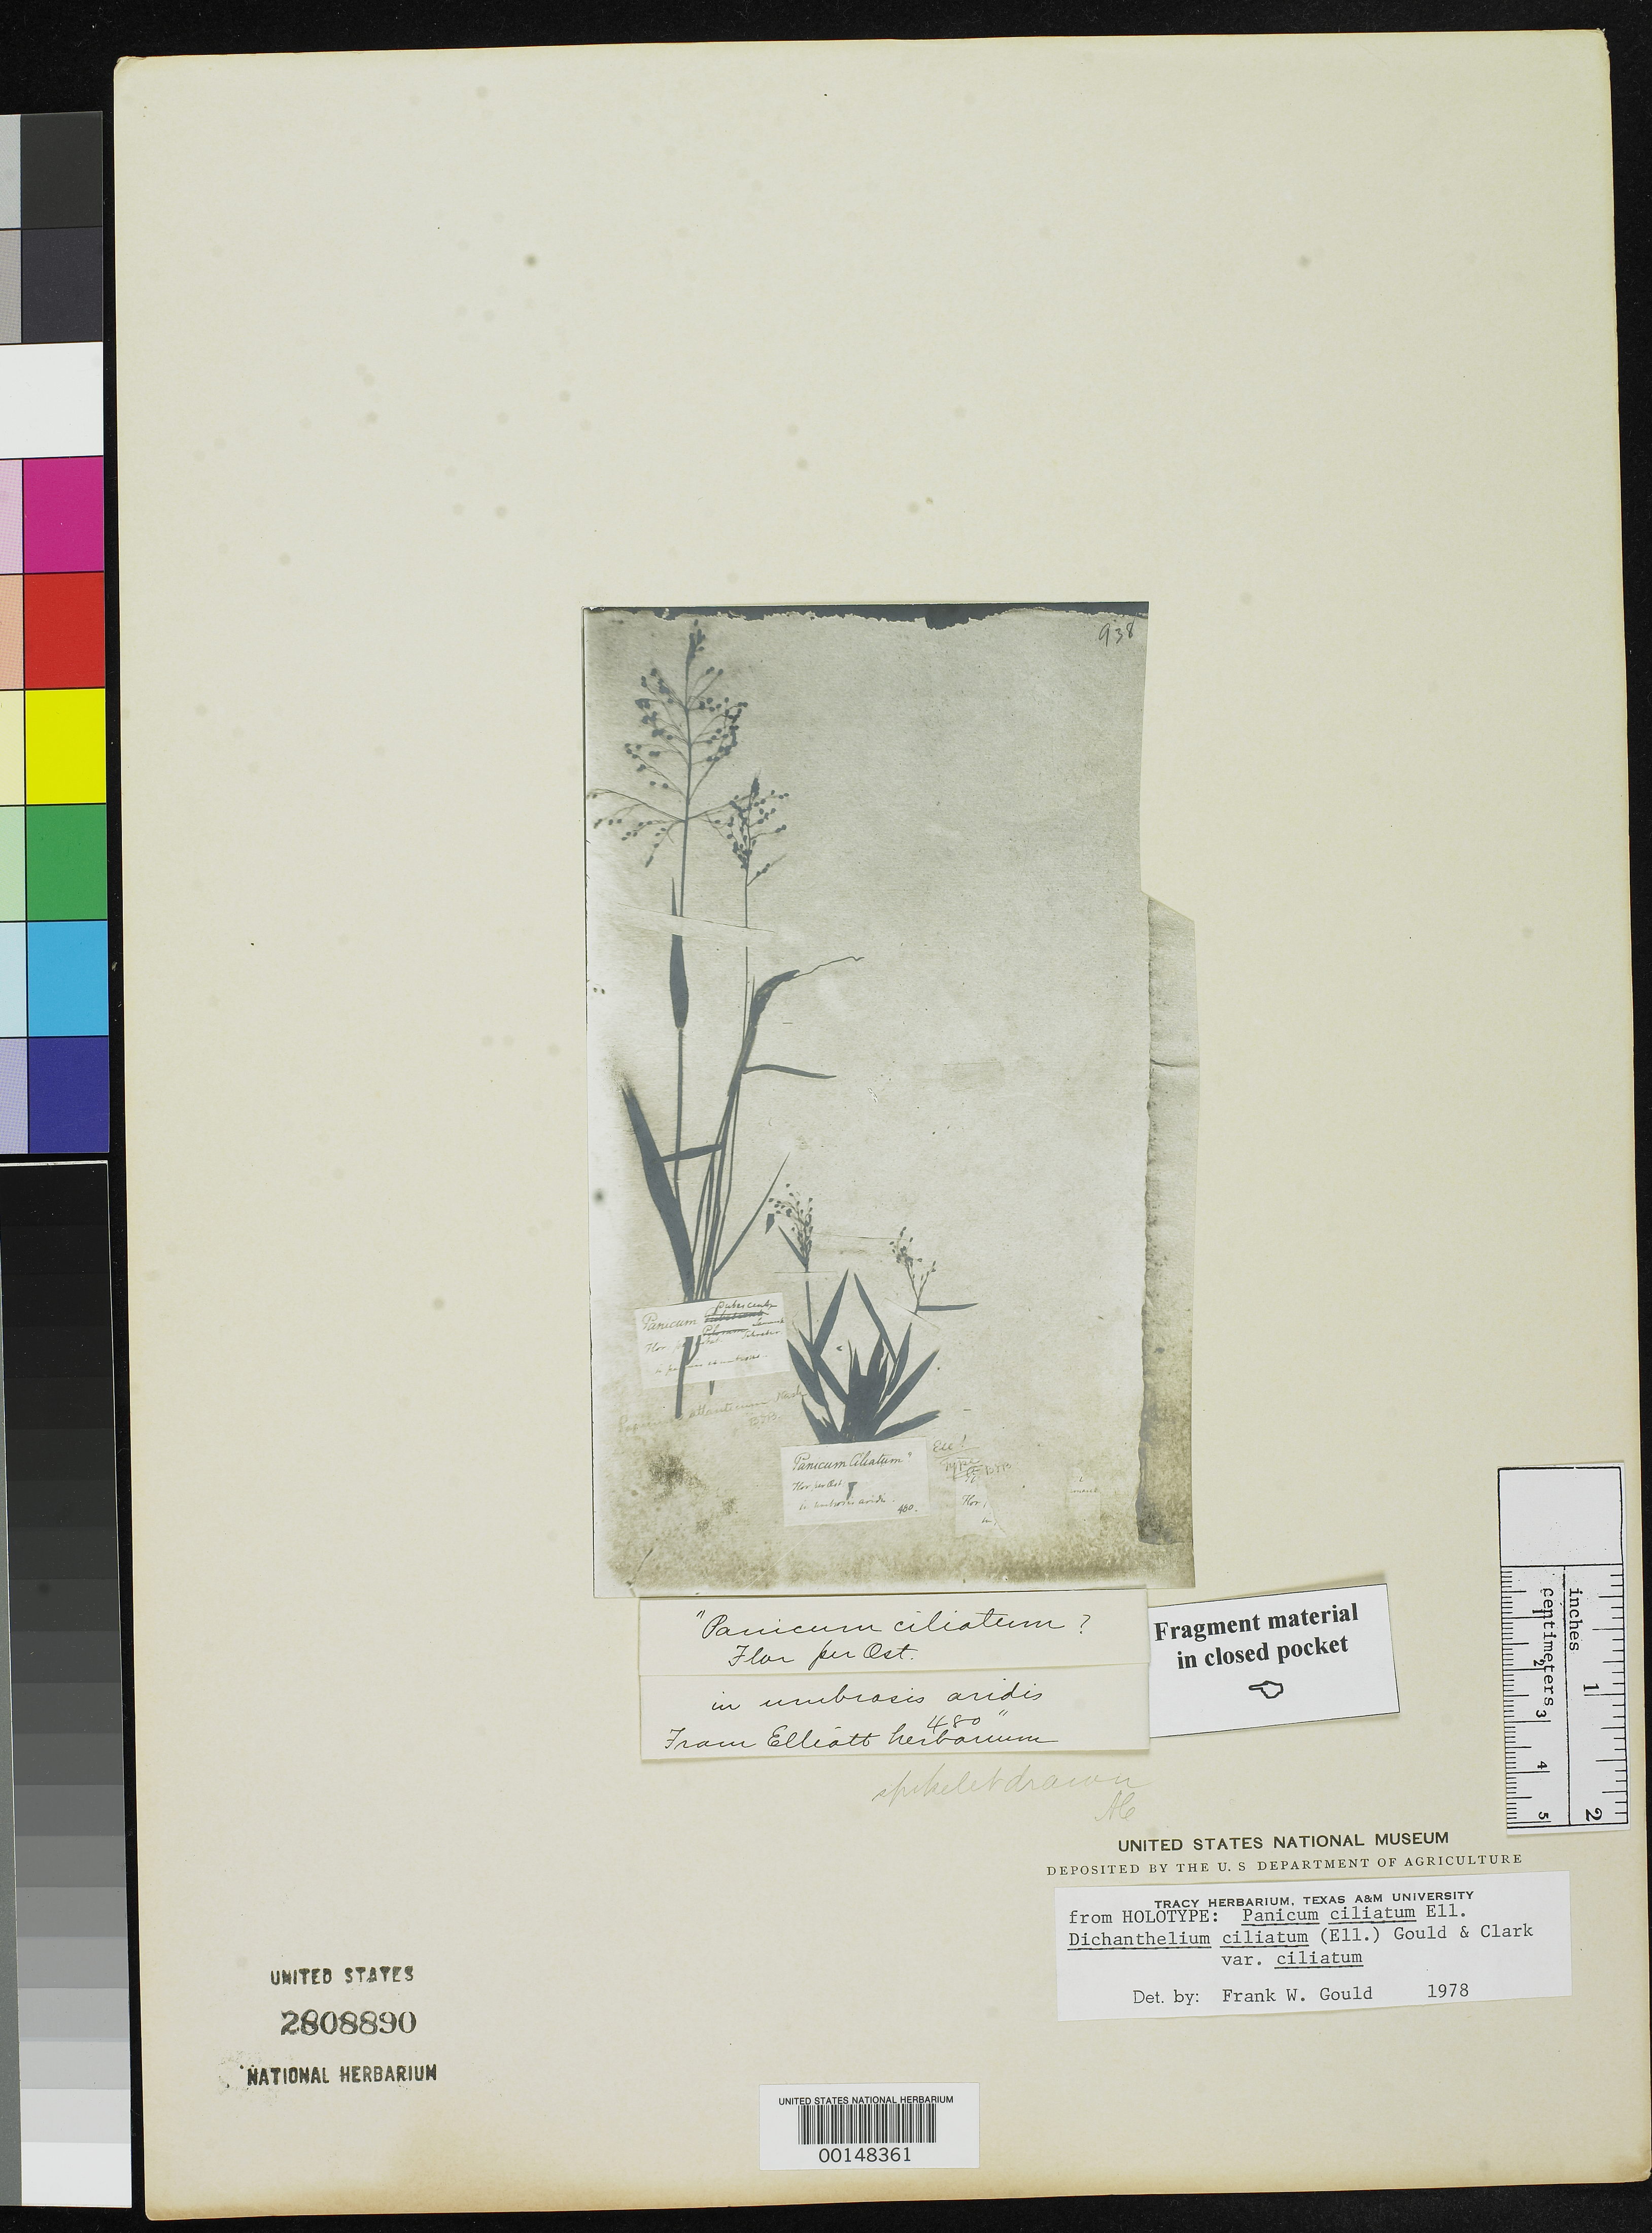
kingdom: Plantae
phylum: Tracheophyta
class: Liliopsida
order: Poales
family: Poaceae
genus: Panicum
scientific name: Panicum ciliatum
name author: Elliott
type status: Type Fragment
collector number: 480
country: United States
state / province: South Carolina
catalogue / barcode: US 2808890